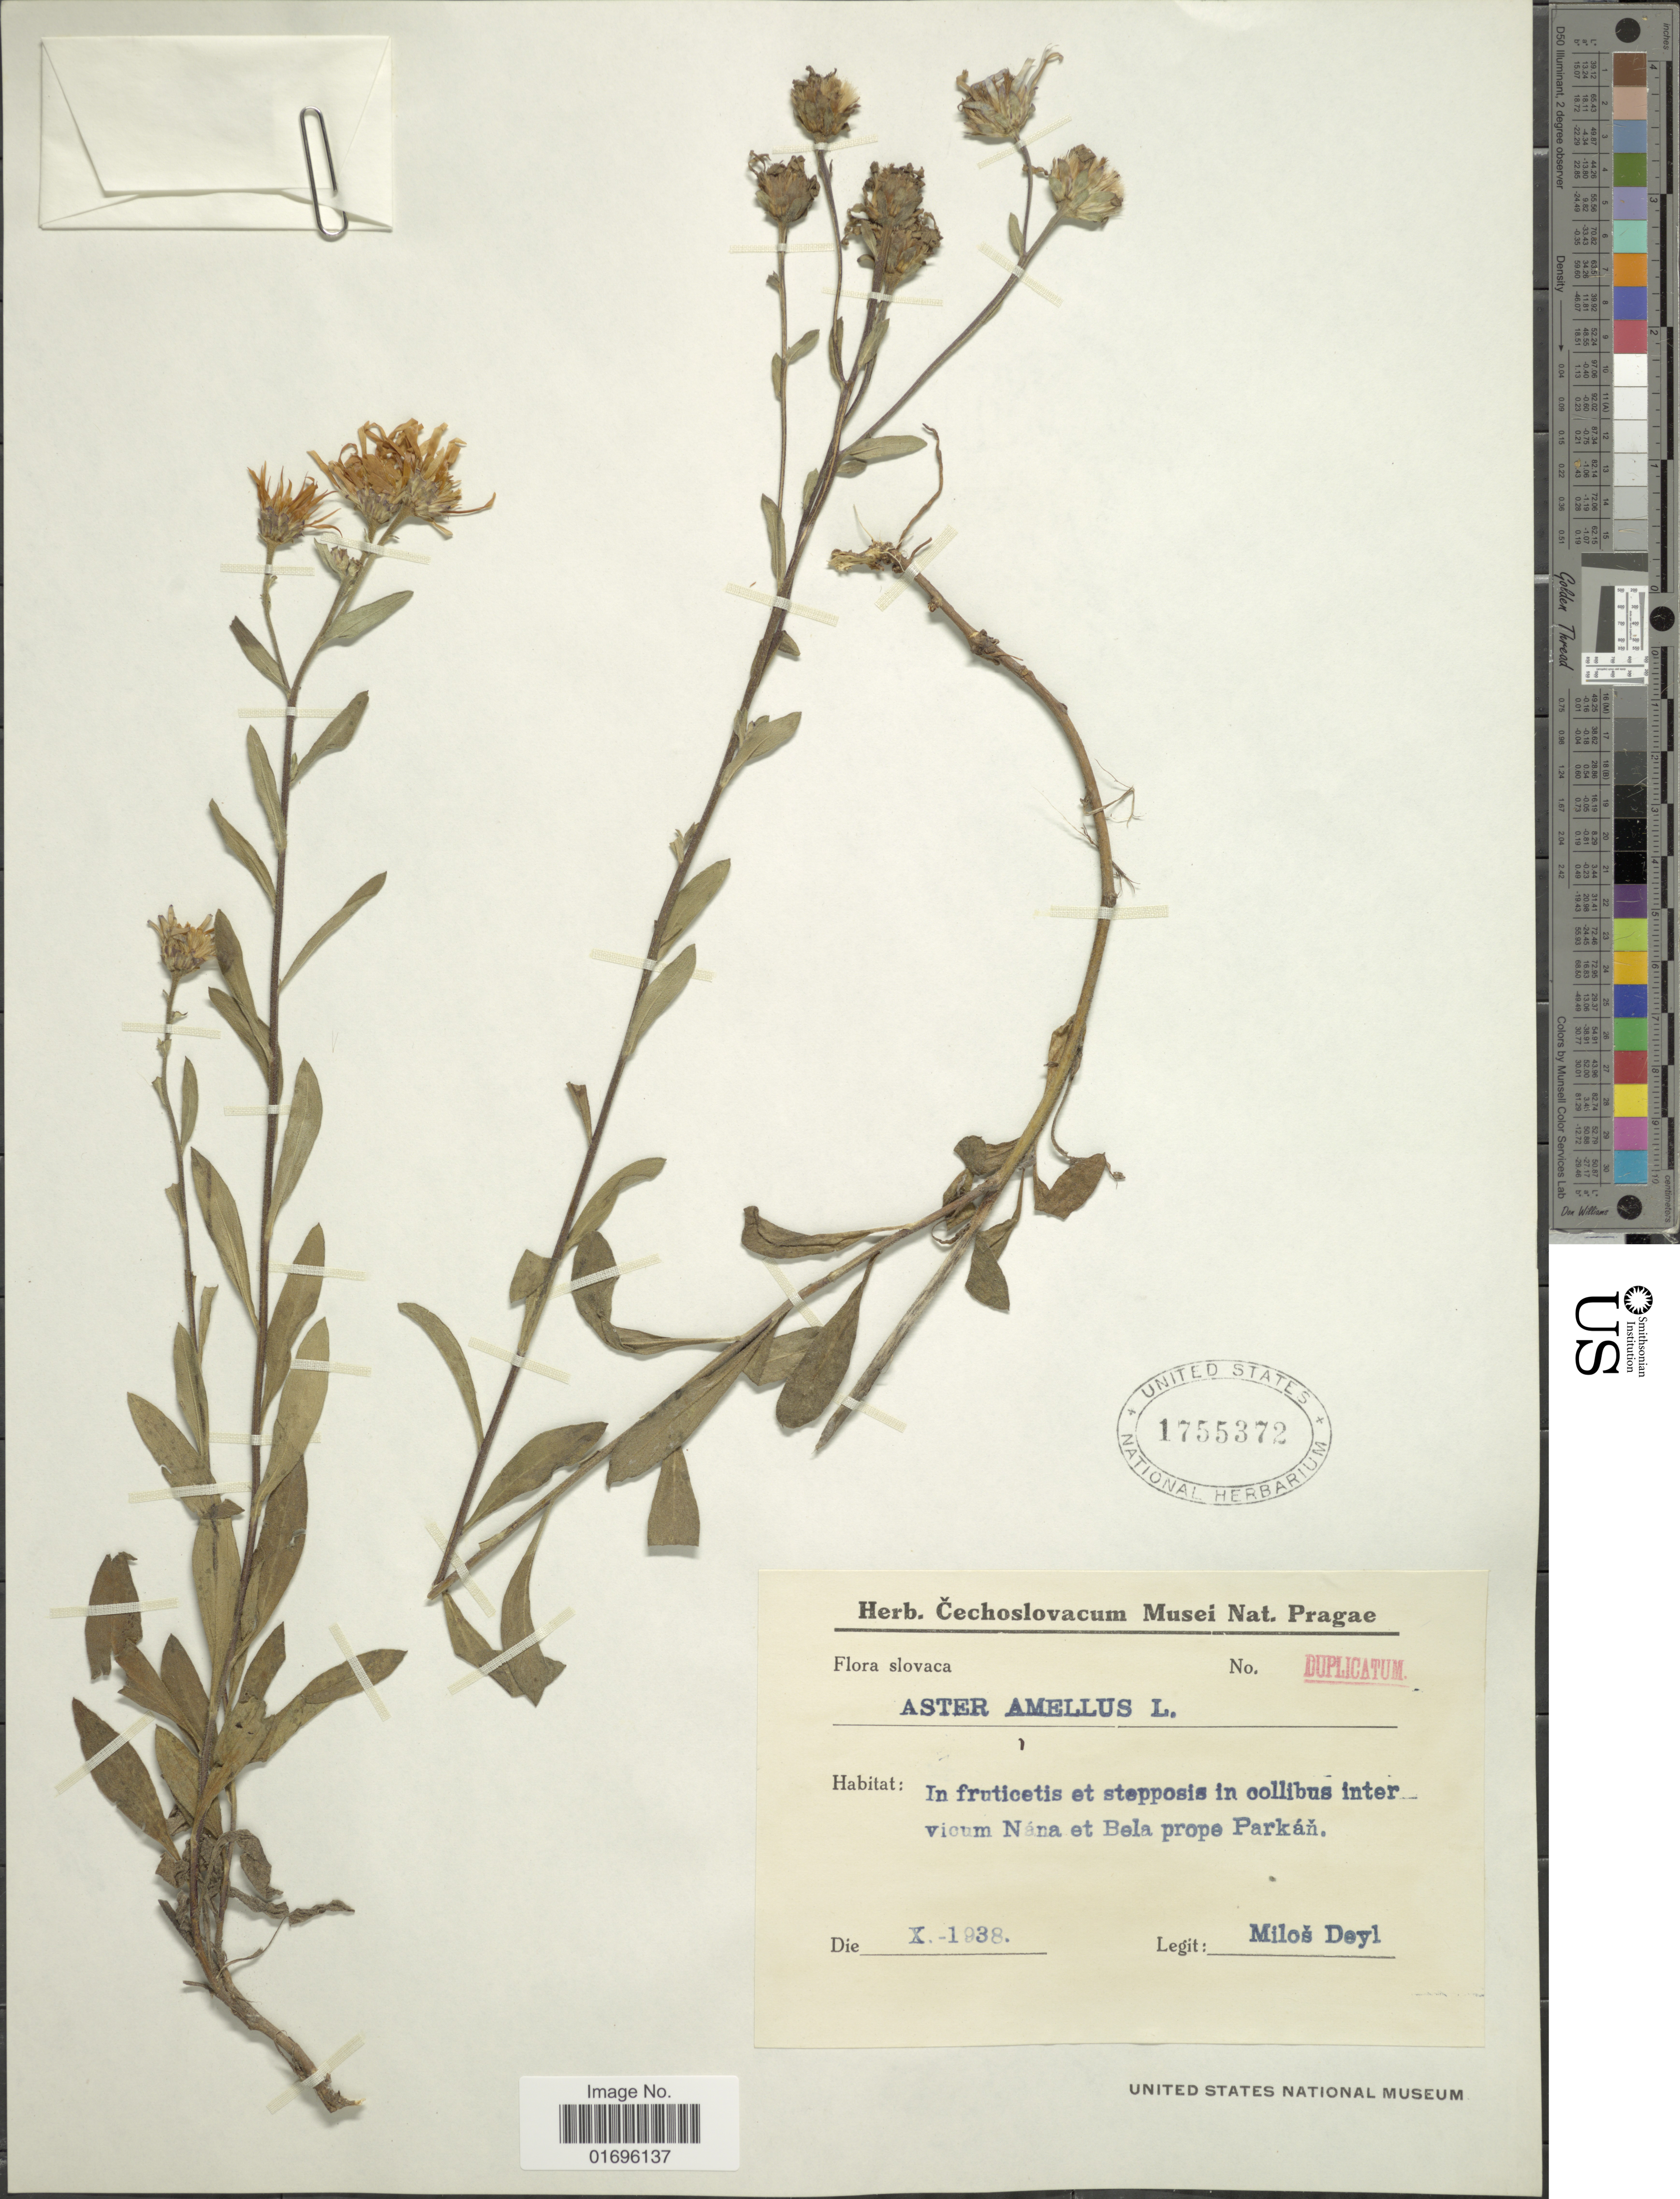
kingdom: Plantae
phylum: Tracheophyta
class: Magnoliopsida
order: Asterales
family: Asteraceae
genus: Aster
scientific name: Aster amellus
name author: L.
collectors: M. Deyl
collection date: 1938-10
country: Slovakia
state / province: Nitriansky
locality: Slovaca. In fruticetis et stepposis in collibus inter vicum Nana et Bela prope Parkán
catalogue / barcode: US 1755372